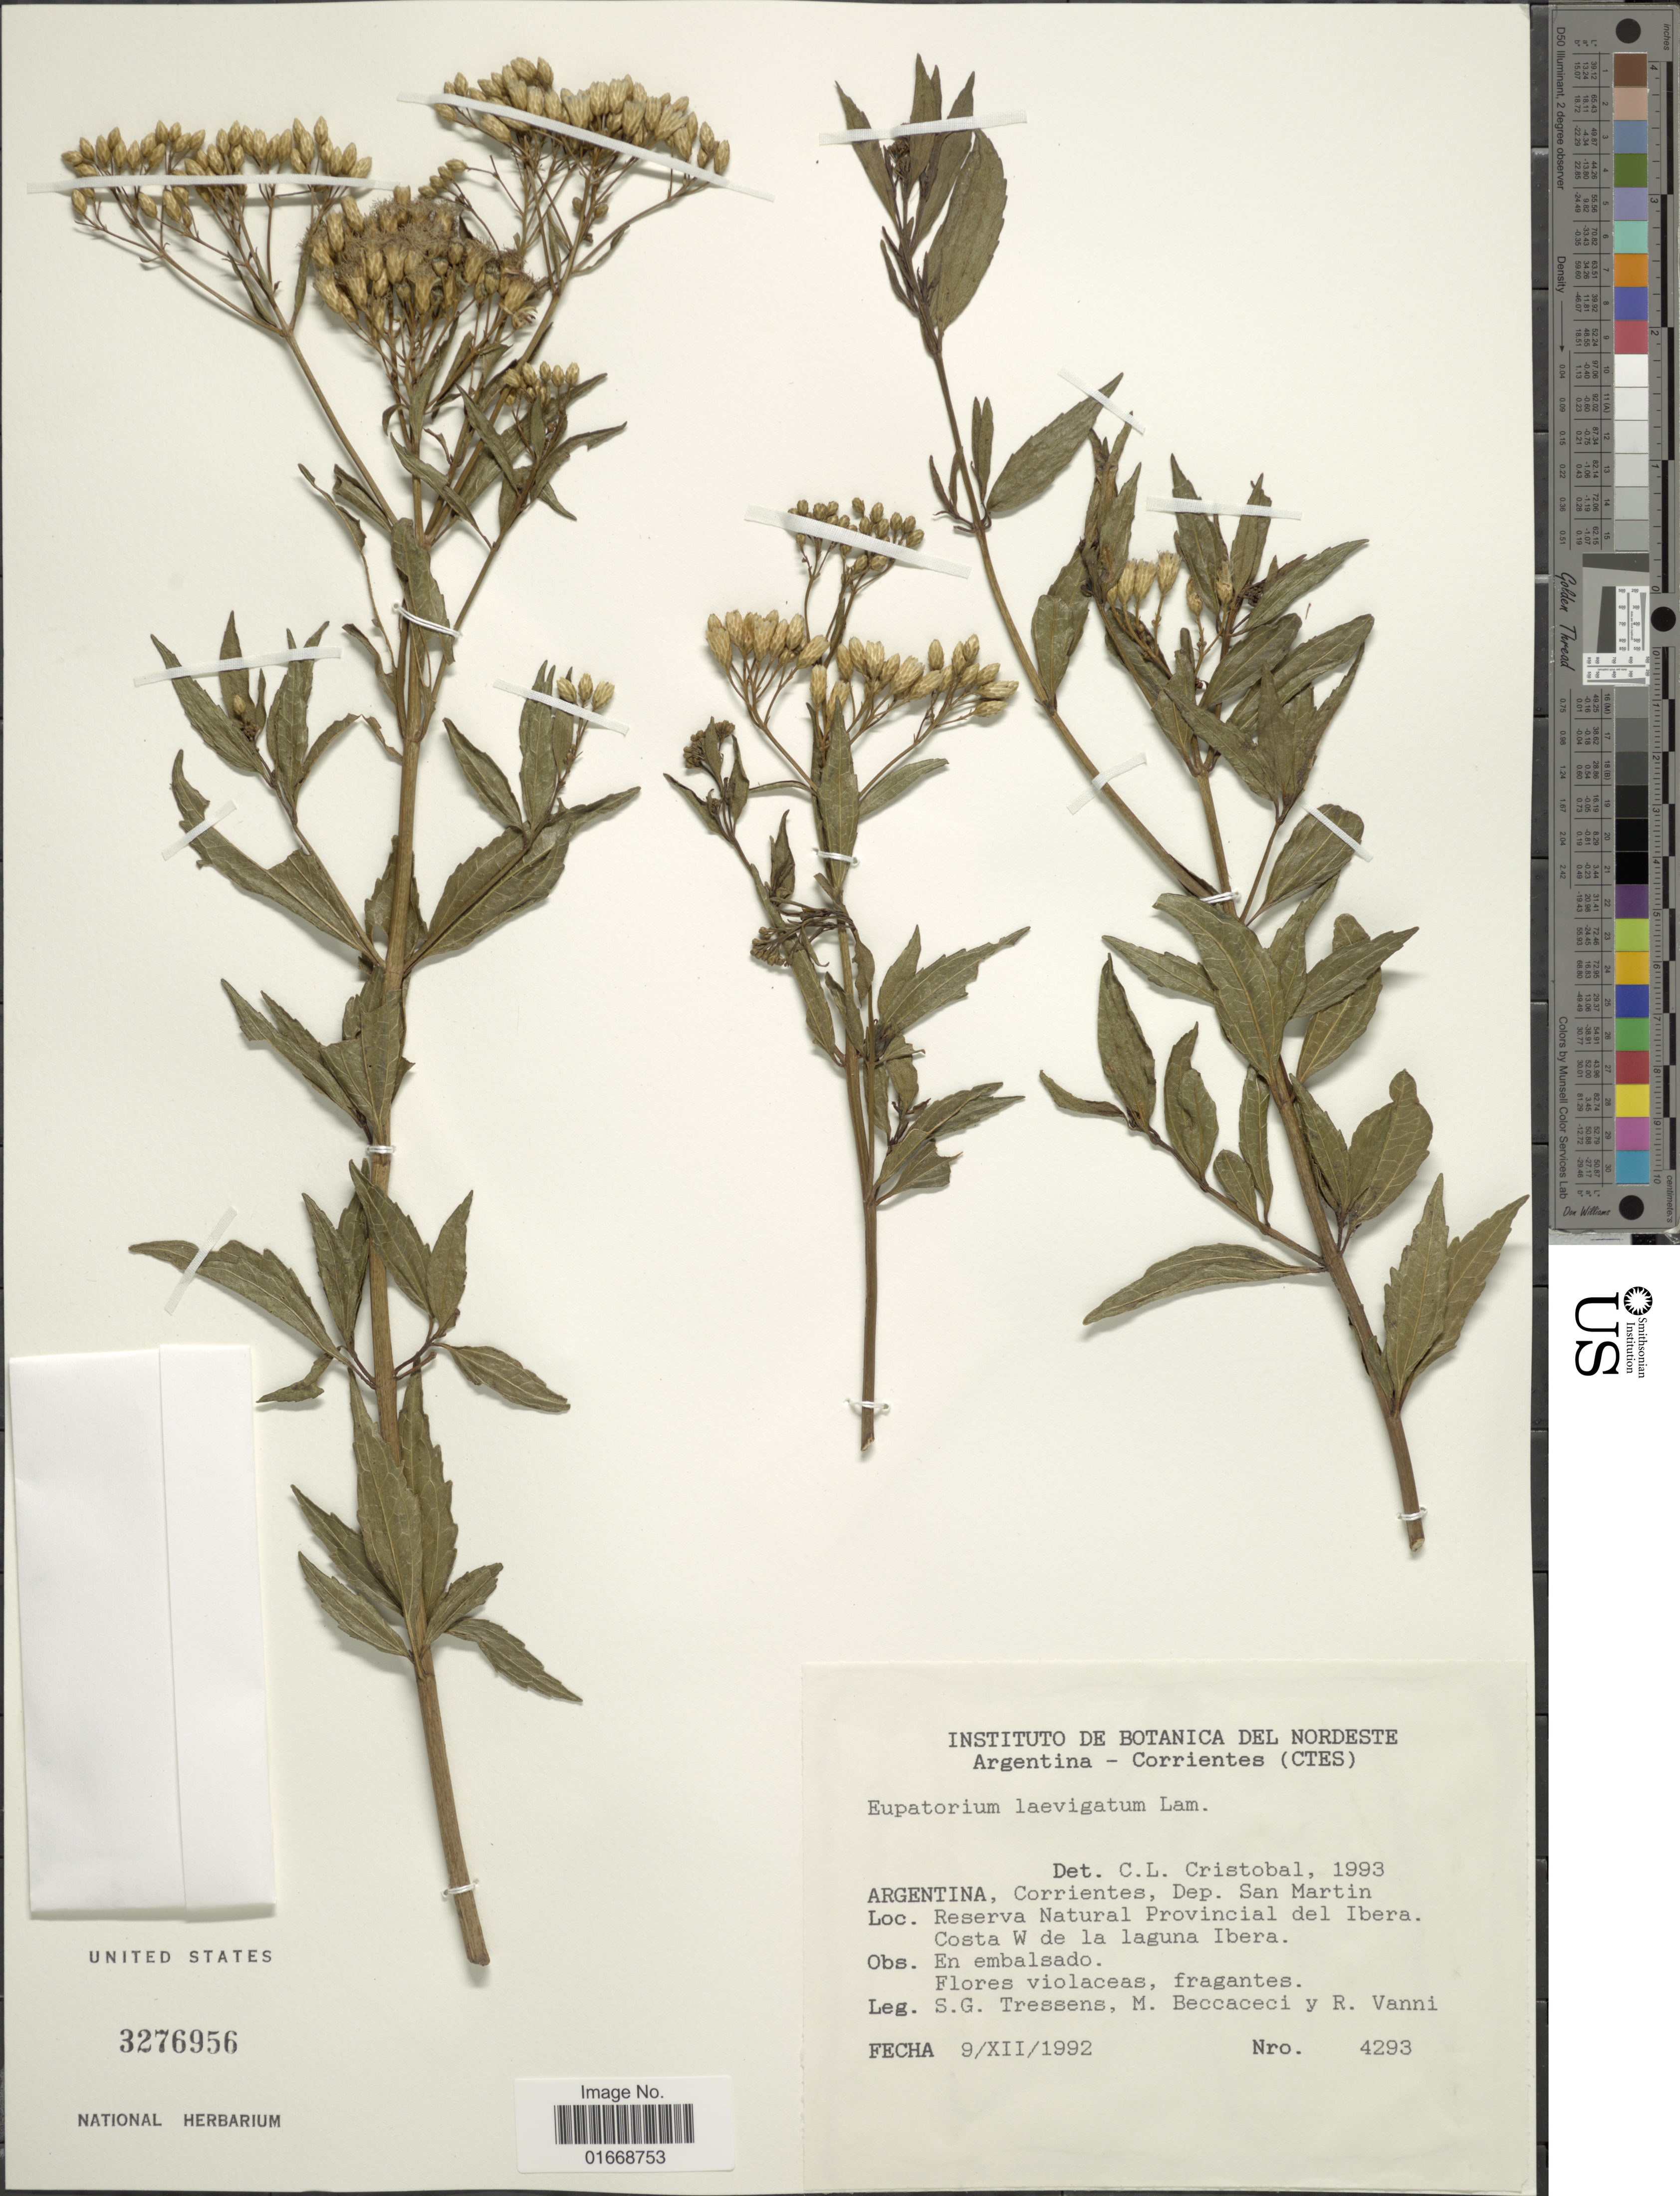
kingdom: Plantae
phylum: Tracheophyta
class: Magnoliopsida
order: Asterales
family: Asteraceae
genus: Chromolaena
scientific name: Chromolaena laevigatum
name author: Lam.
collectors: S. Tressens, M. Beccaceci & R. Vanni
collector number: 4293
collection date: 1992-12-09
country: Argentina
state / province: Corrientes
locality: Corrientes, Dep. San Martin, Reserva Natural Provincial del Ibera, Costa W de la laguna Ibera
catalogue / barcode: US 3276956